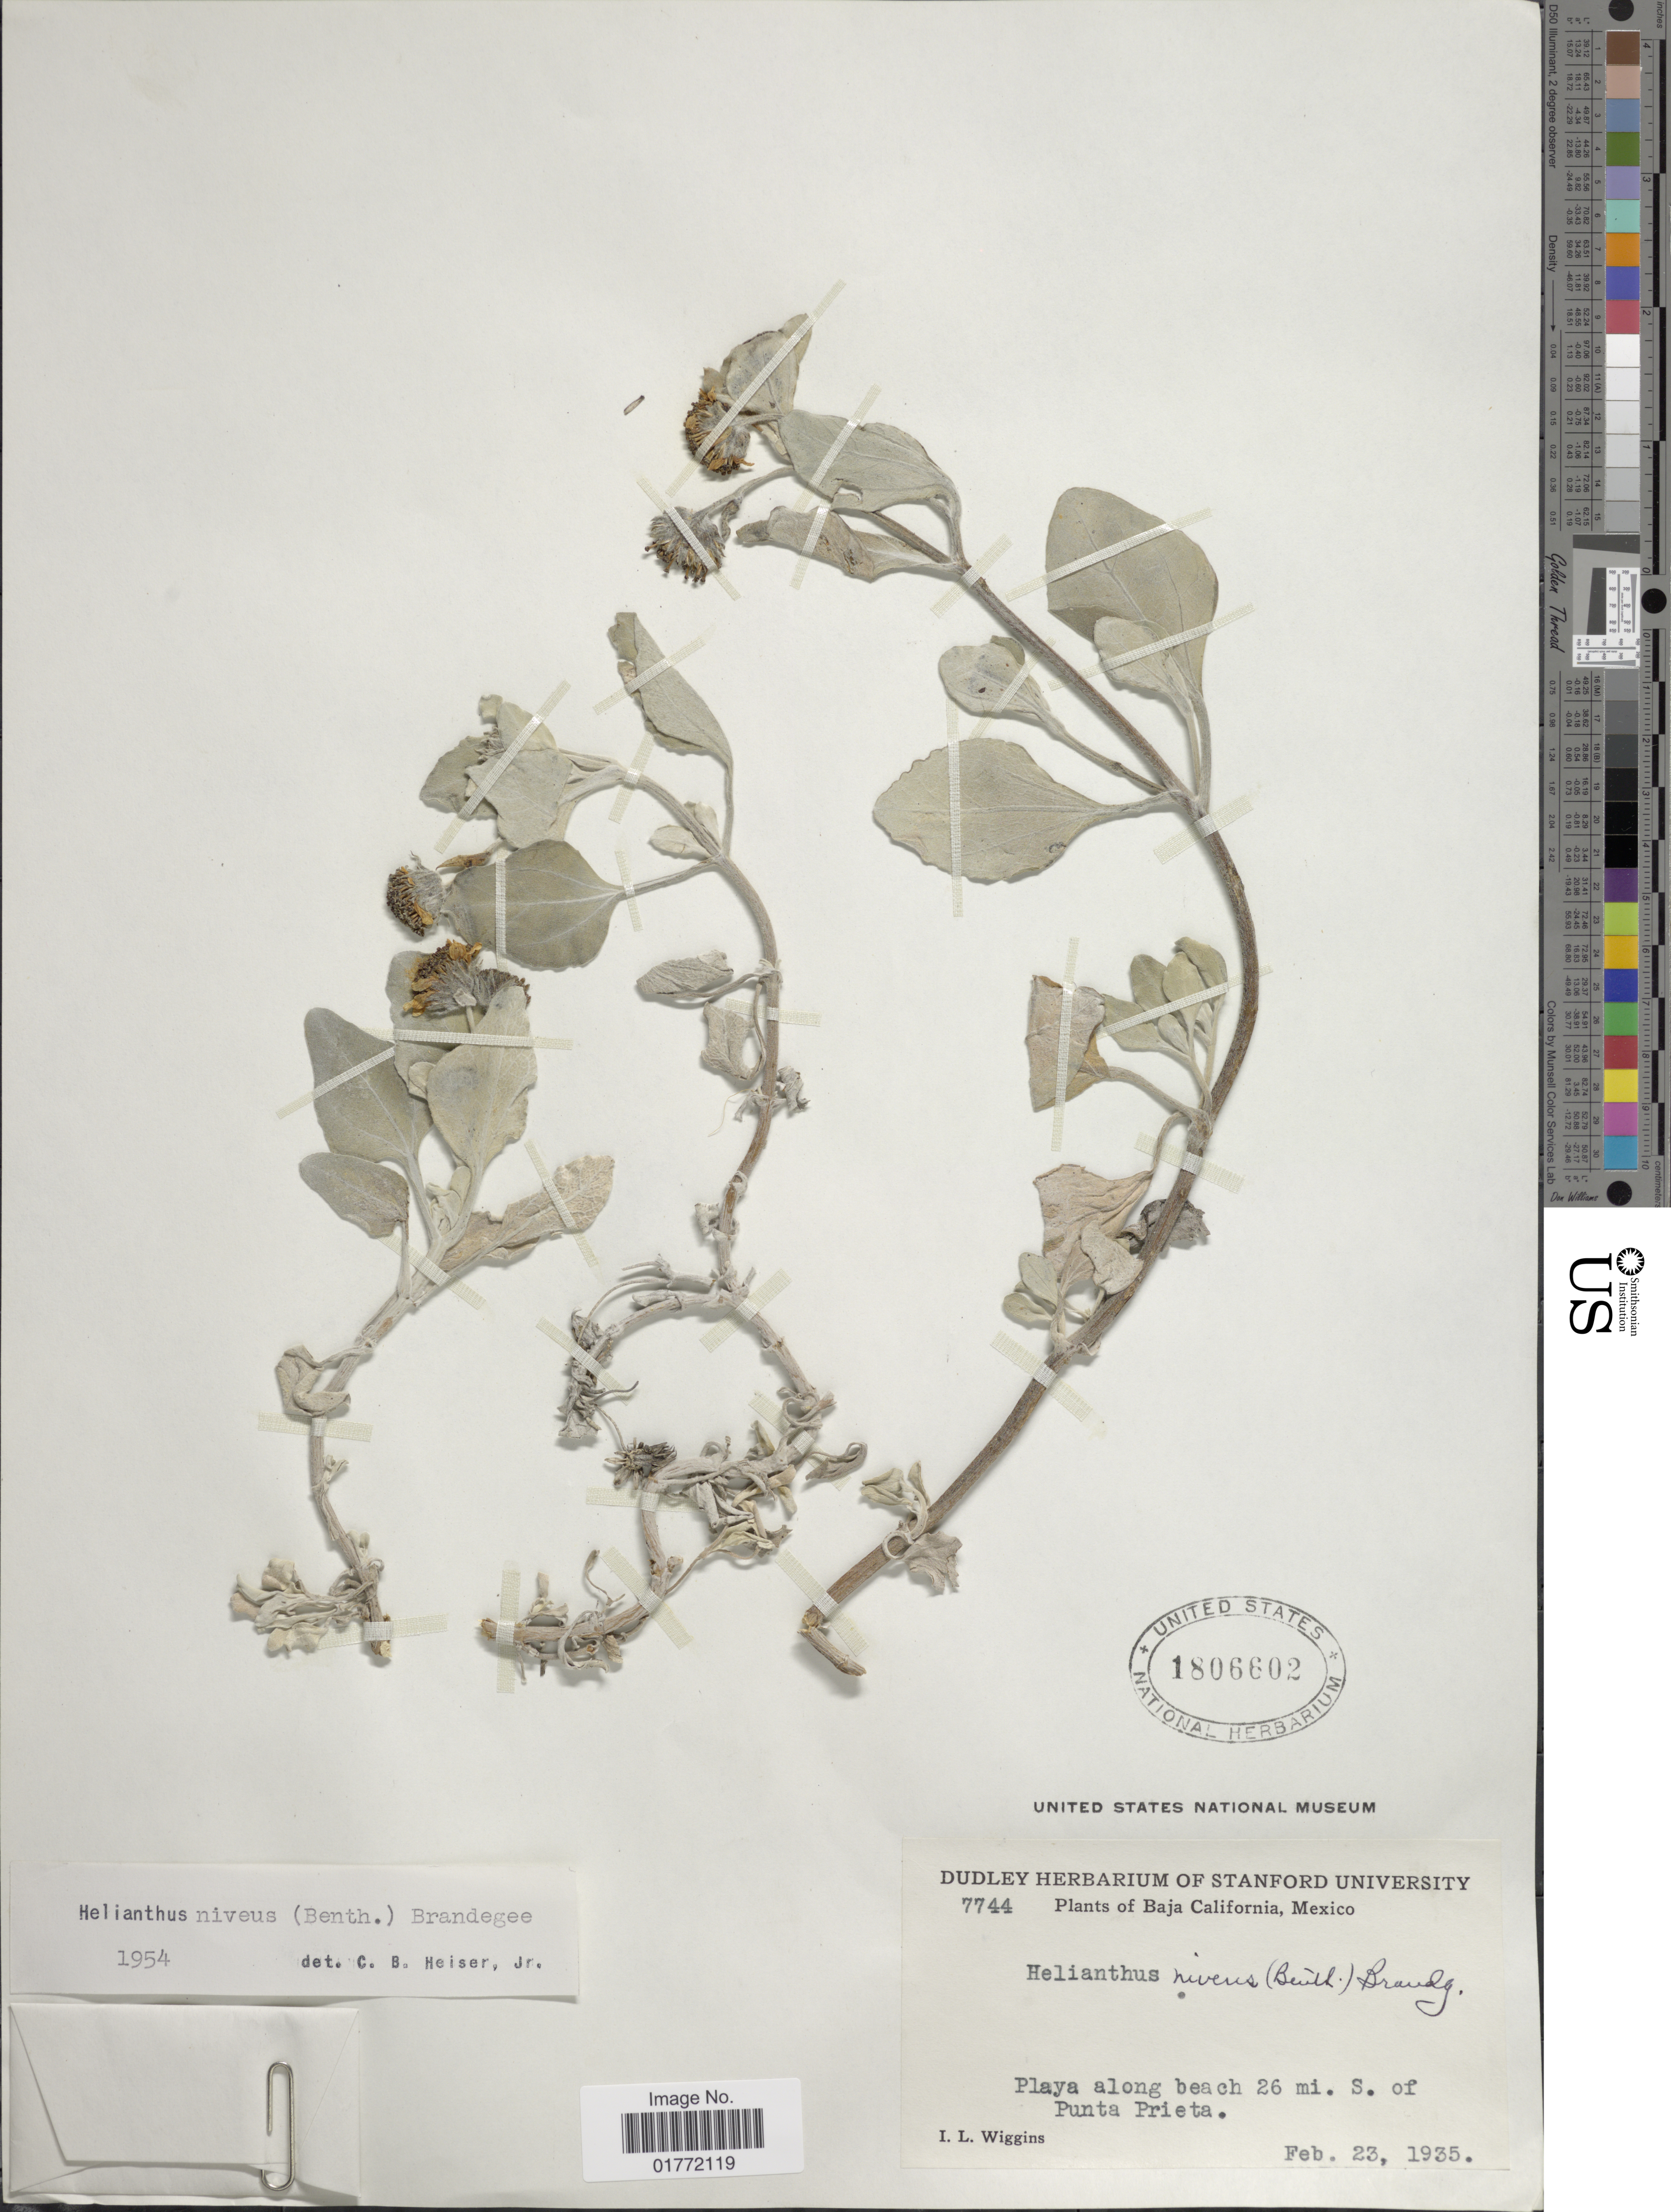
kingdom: Plantae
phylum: Tracheophyta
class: Magnoliopsida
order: Asterales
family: Asteraceae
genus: Helianthus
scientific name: Helianthus niveus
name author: (Benth.) Brandegee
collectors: I. L. Wiggins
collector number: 7744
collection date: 1935-02-23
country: Mexico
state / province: Baja California Sur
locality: Playa along beach 26 mi. S. of Punta Prieta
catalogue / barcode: US 1806602